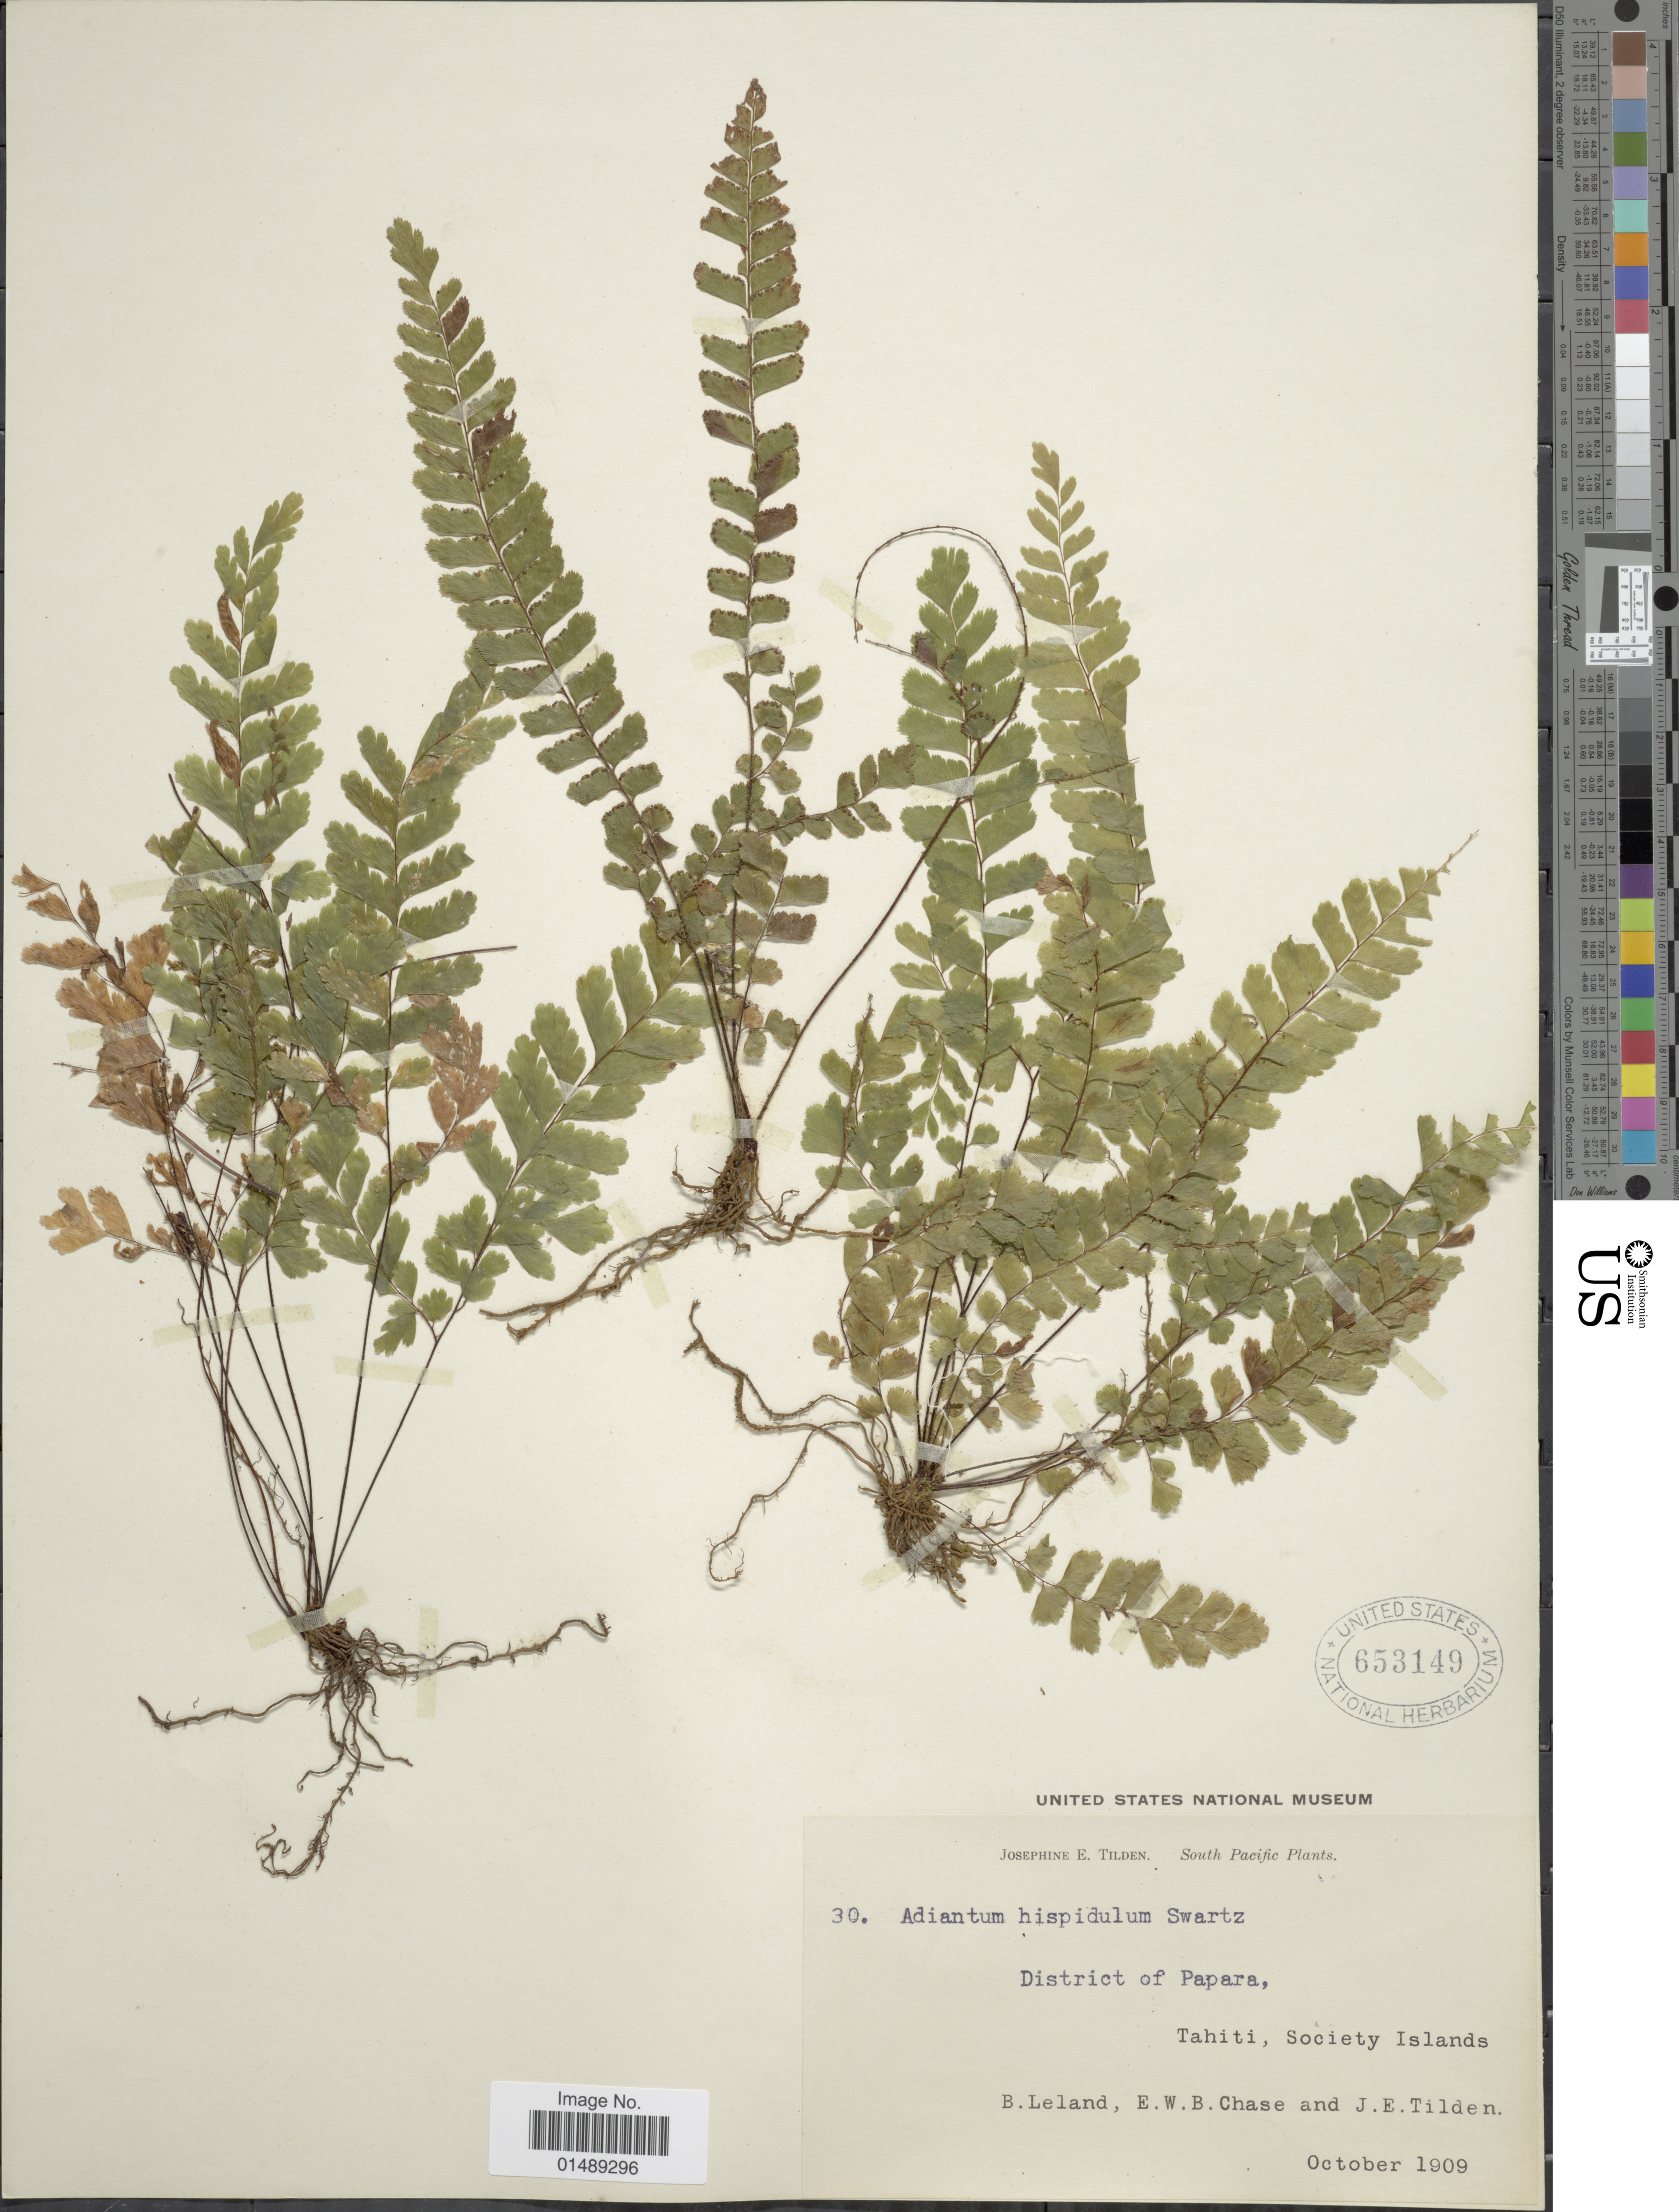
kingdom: Plantae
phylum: Tracheophyta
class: Polypodiopsida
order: Polypodiales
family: Pteridaceae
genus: Adiantum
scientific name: Adiantum hispidulum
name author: Sw.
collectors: B. Leland, E. W. Chase & J. E. Tilden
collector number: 30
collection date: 1909-10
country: French Polynesia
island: Tahiti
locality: District of Papara,Tahiti, Society Islands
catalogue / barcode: US 653149